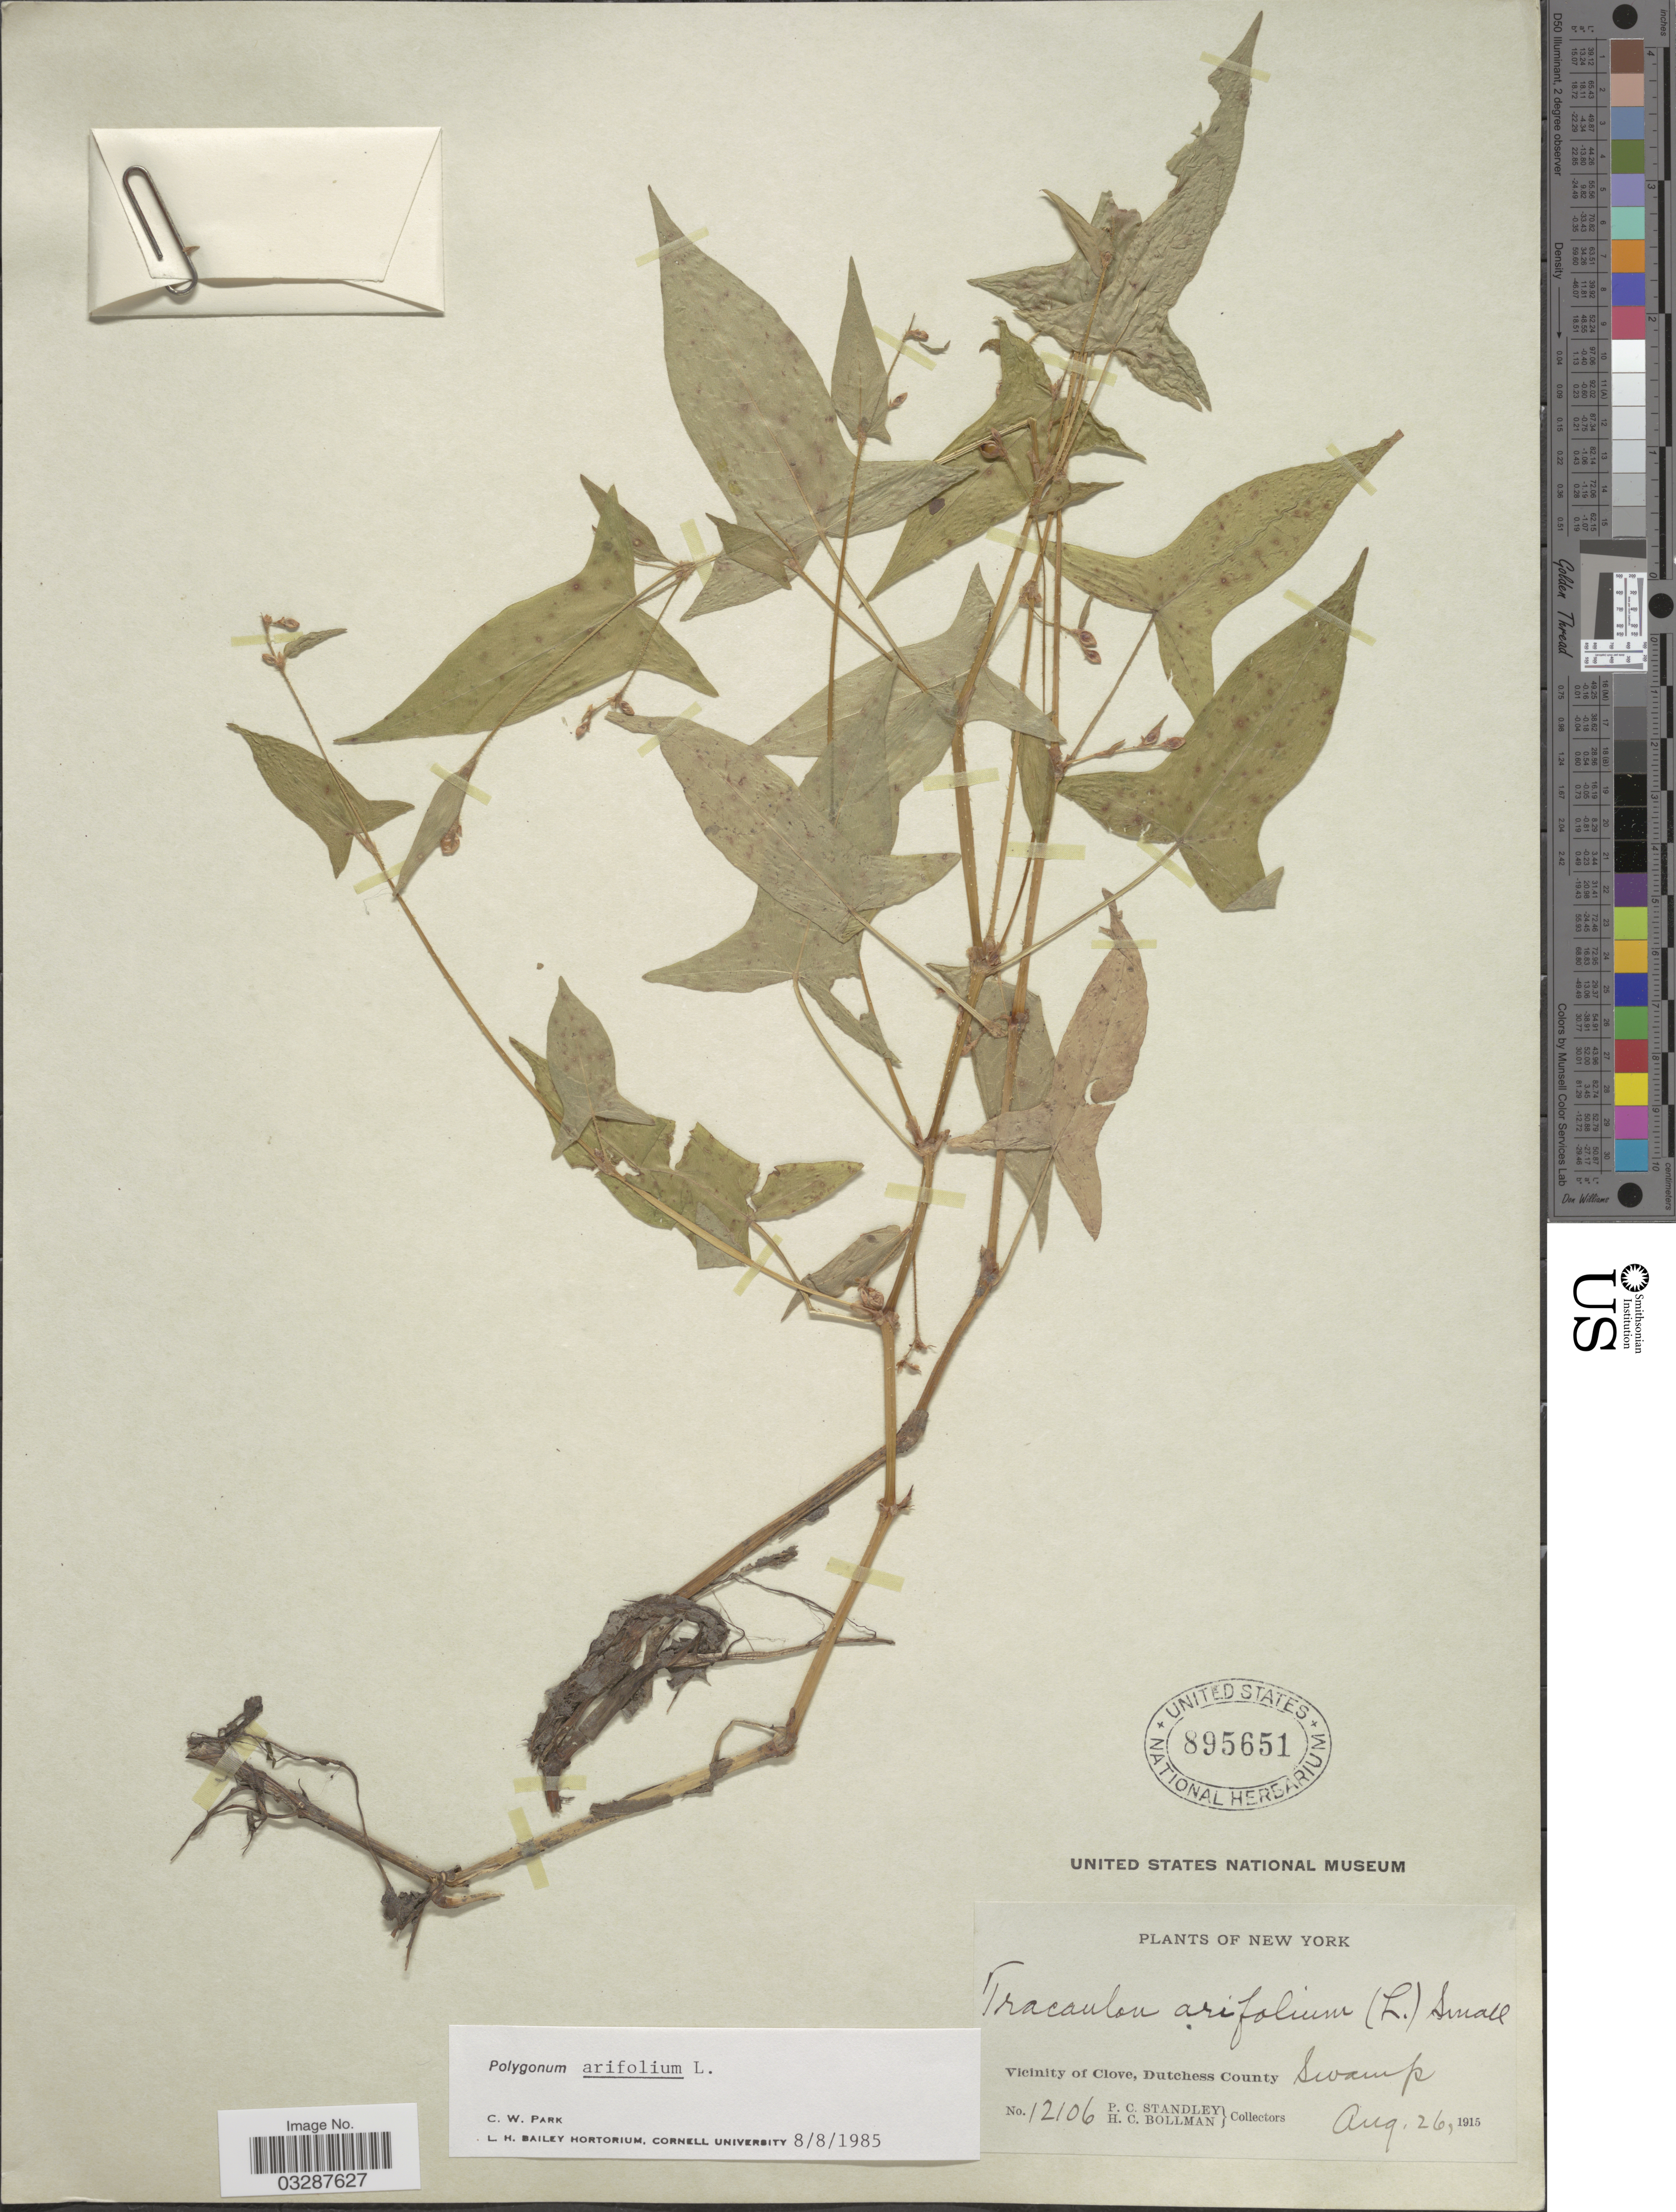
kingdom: Plantae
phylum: Tracheophyta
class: Magnoliopsida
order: Caryophyllales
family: Polygonaceae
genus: Persicaria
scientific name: Persicaria arifolia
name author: (L.) Haraldson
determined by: Atha, D. E.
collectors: P. C. Standley & H. C. Bollman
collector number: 12106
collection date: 1915-08-26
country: United States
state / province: New York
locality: Vicinity of Clove, Dutchess County.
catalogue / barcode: US 895651